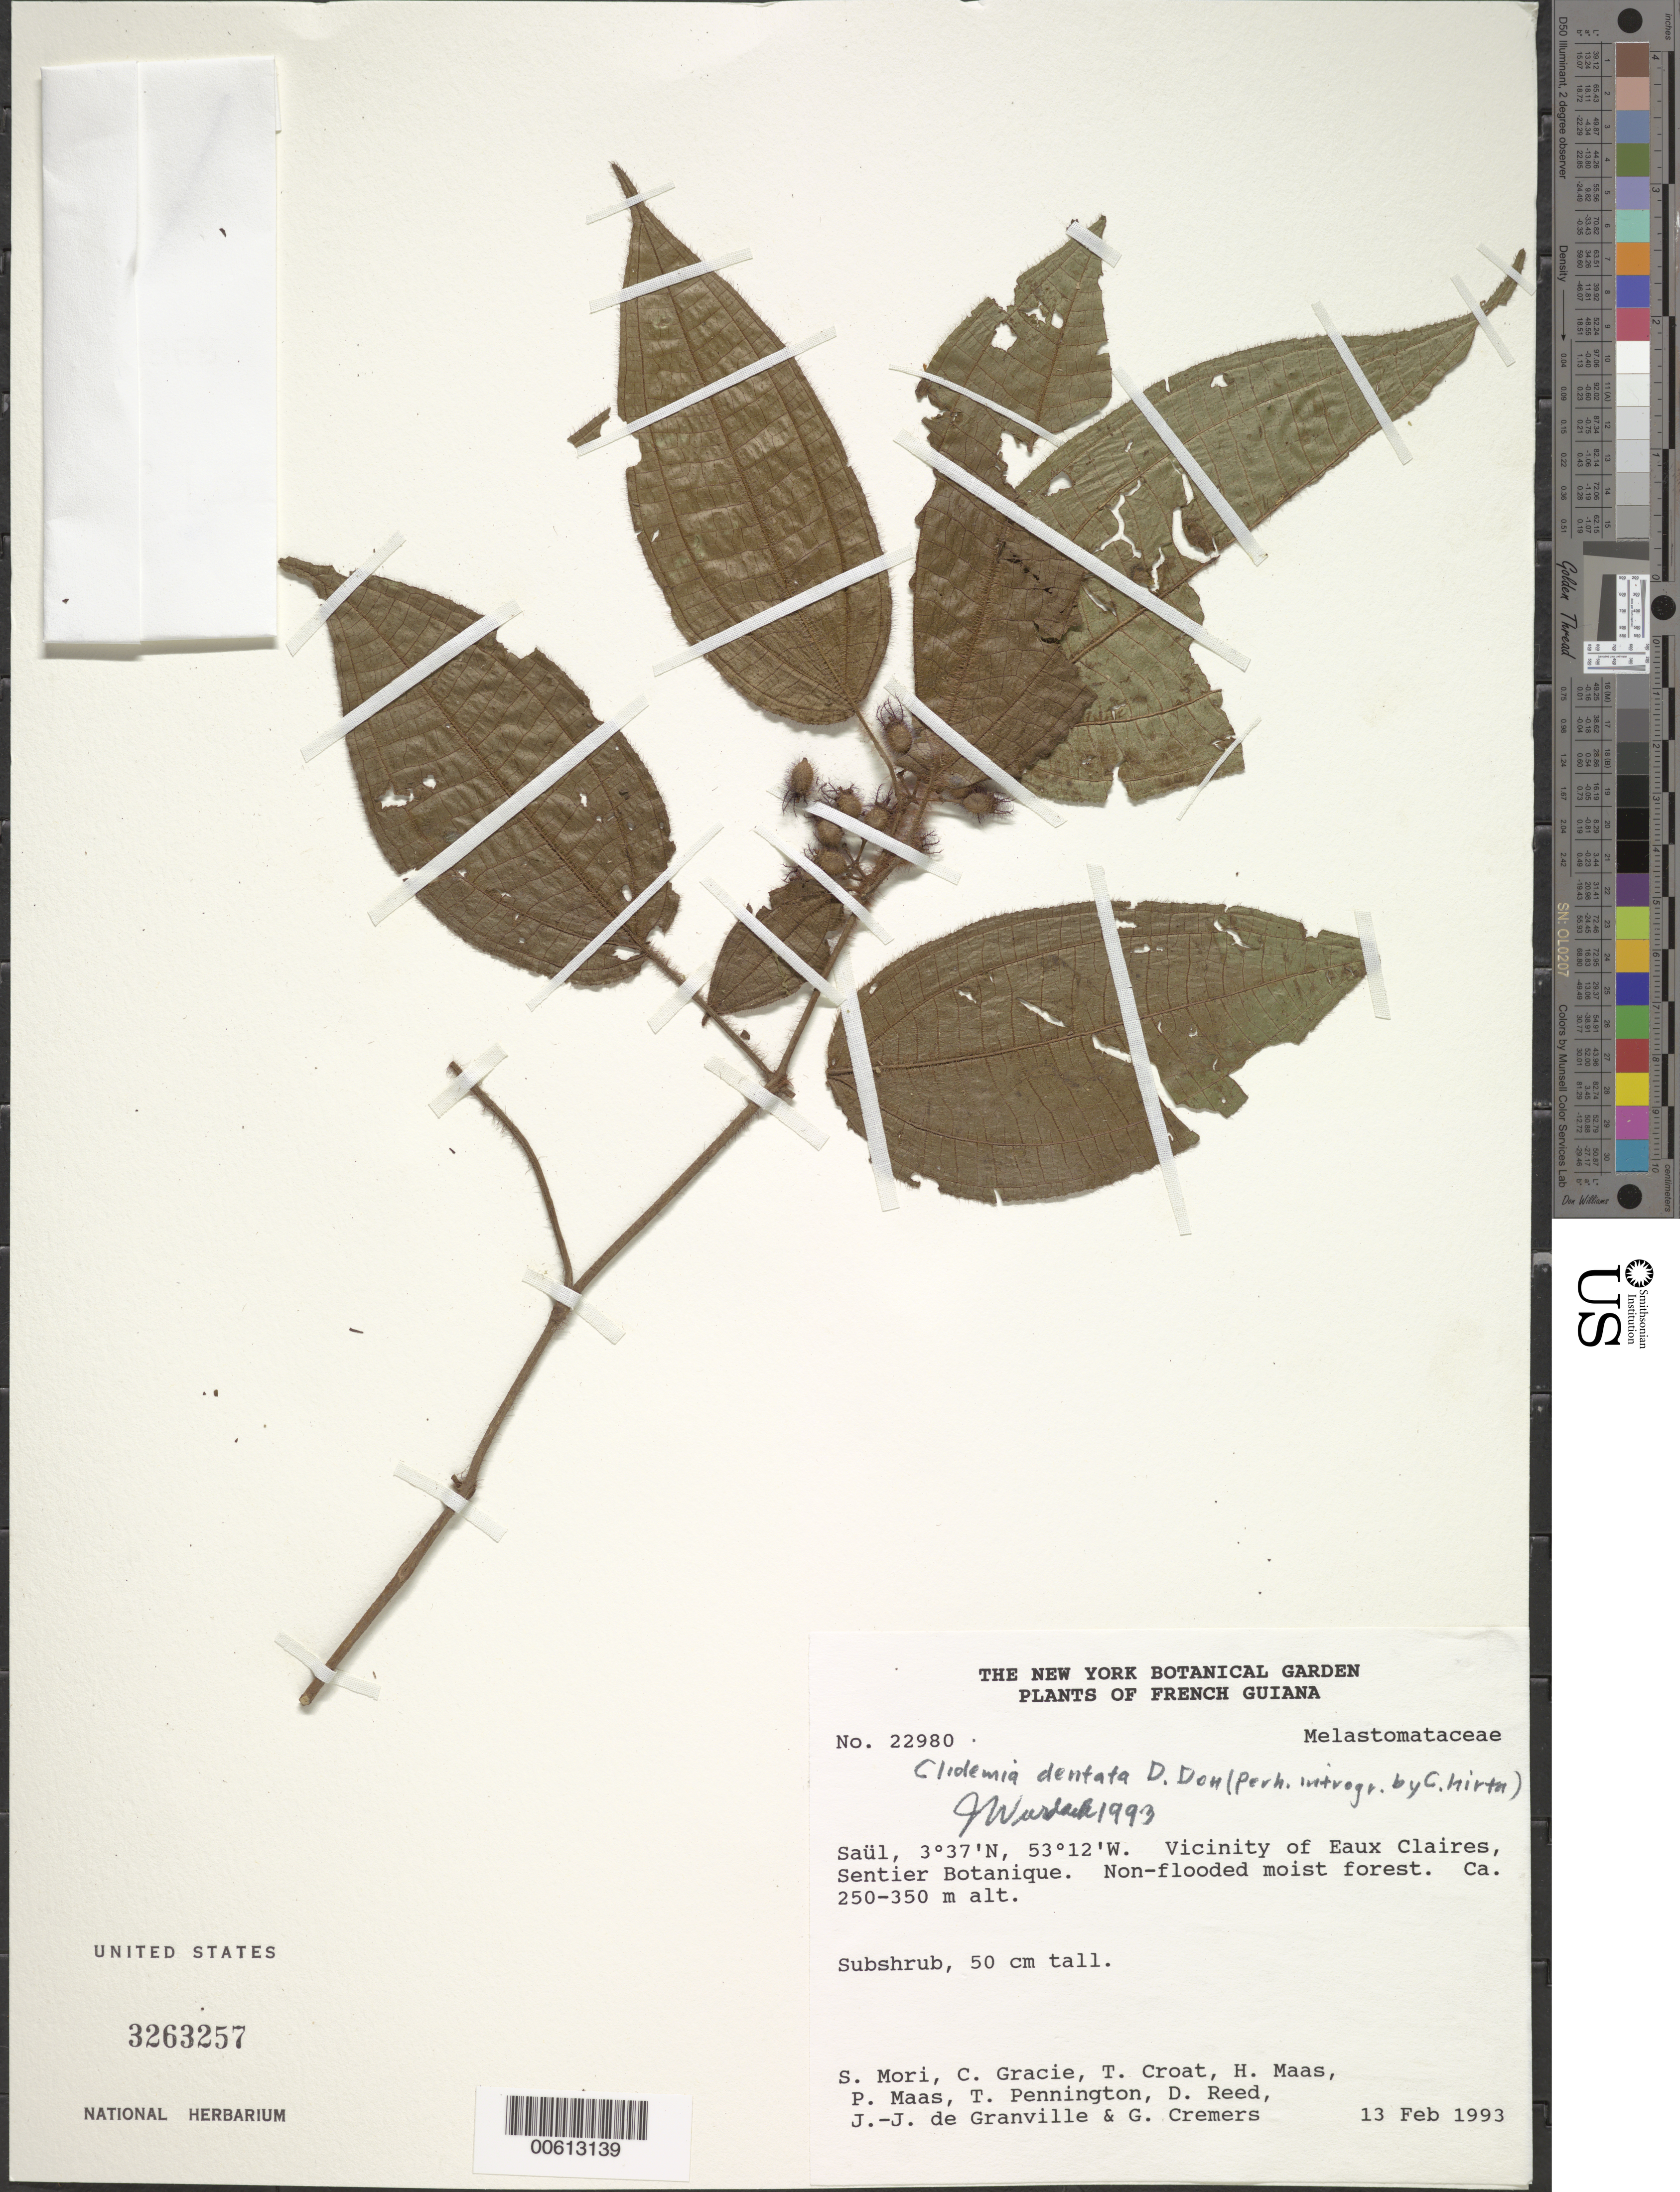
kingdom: Plantae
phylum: Tracheophyta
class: Magnoliopsida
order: Myrtales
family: Melastomataceae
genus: Clidemia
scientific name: Clidemia dentata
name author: D. Don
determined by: Wurdack, John J., (US), US (UNITED STATES)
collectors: S. Mori, C. A. Gracie, T. B. Croat, H. Maas van de Kamer, P. Maas, T. D. Pennington, D. Reed, J.-J. de Granville & G. Cremers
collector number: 22980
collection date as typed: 13-Feb-93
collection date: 1993-02-13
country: French Guiana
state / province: Saint-Laurent-du-Maroni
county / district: Saül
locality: Saül, vicinity of Eaux Claires, Sentier Botanique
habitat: Non-flooded moist forest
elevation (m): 250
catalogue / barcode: US 3263257